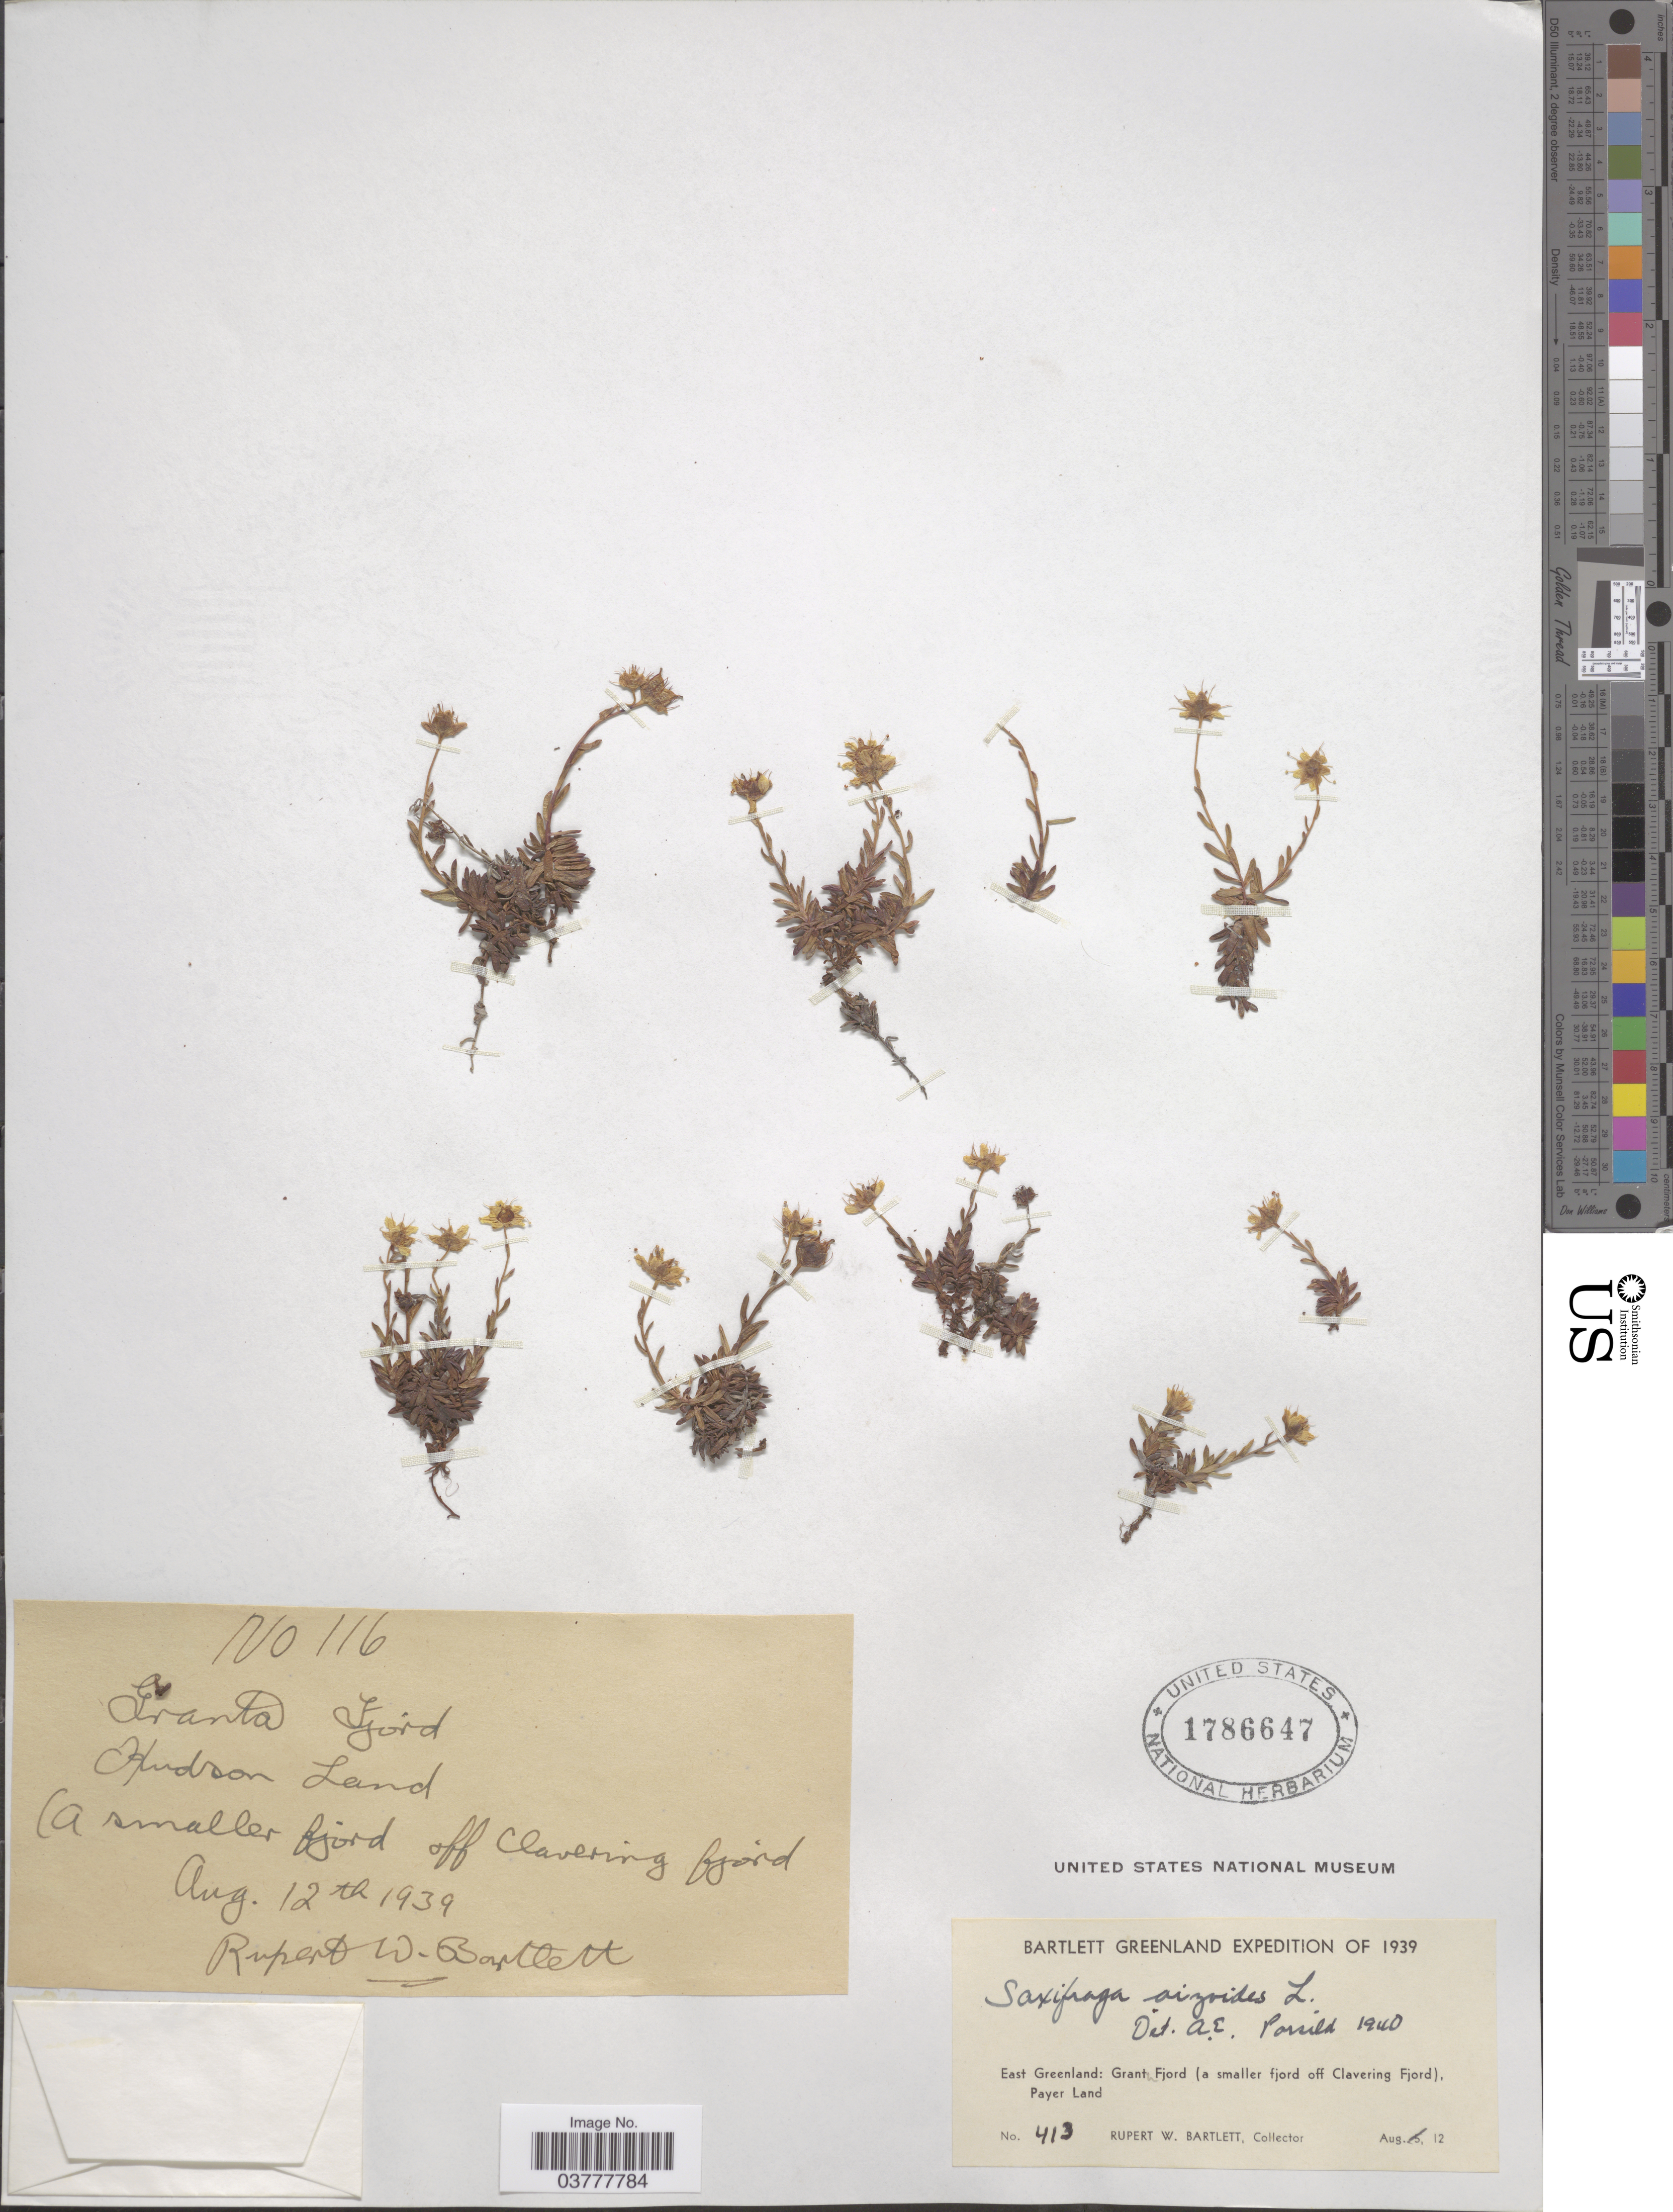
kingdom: Plantae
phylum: Tracheophyta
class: Magnoliopsida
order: Saxifragales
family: Saxifragaceae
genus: Saxifraga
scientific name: Saxifraga aizoides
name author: L.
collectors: R. W. Bartlett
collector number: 413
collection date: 1939-08-12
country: Greenland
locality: East greenland: Grant Fjord (a smaller fjord off Clavering Fjord), Payer Land. Hudson Land.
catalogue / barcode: US 1786647